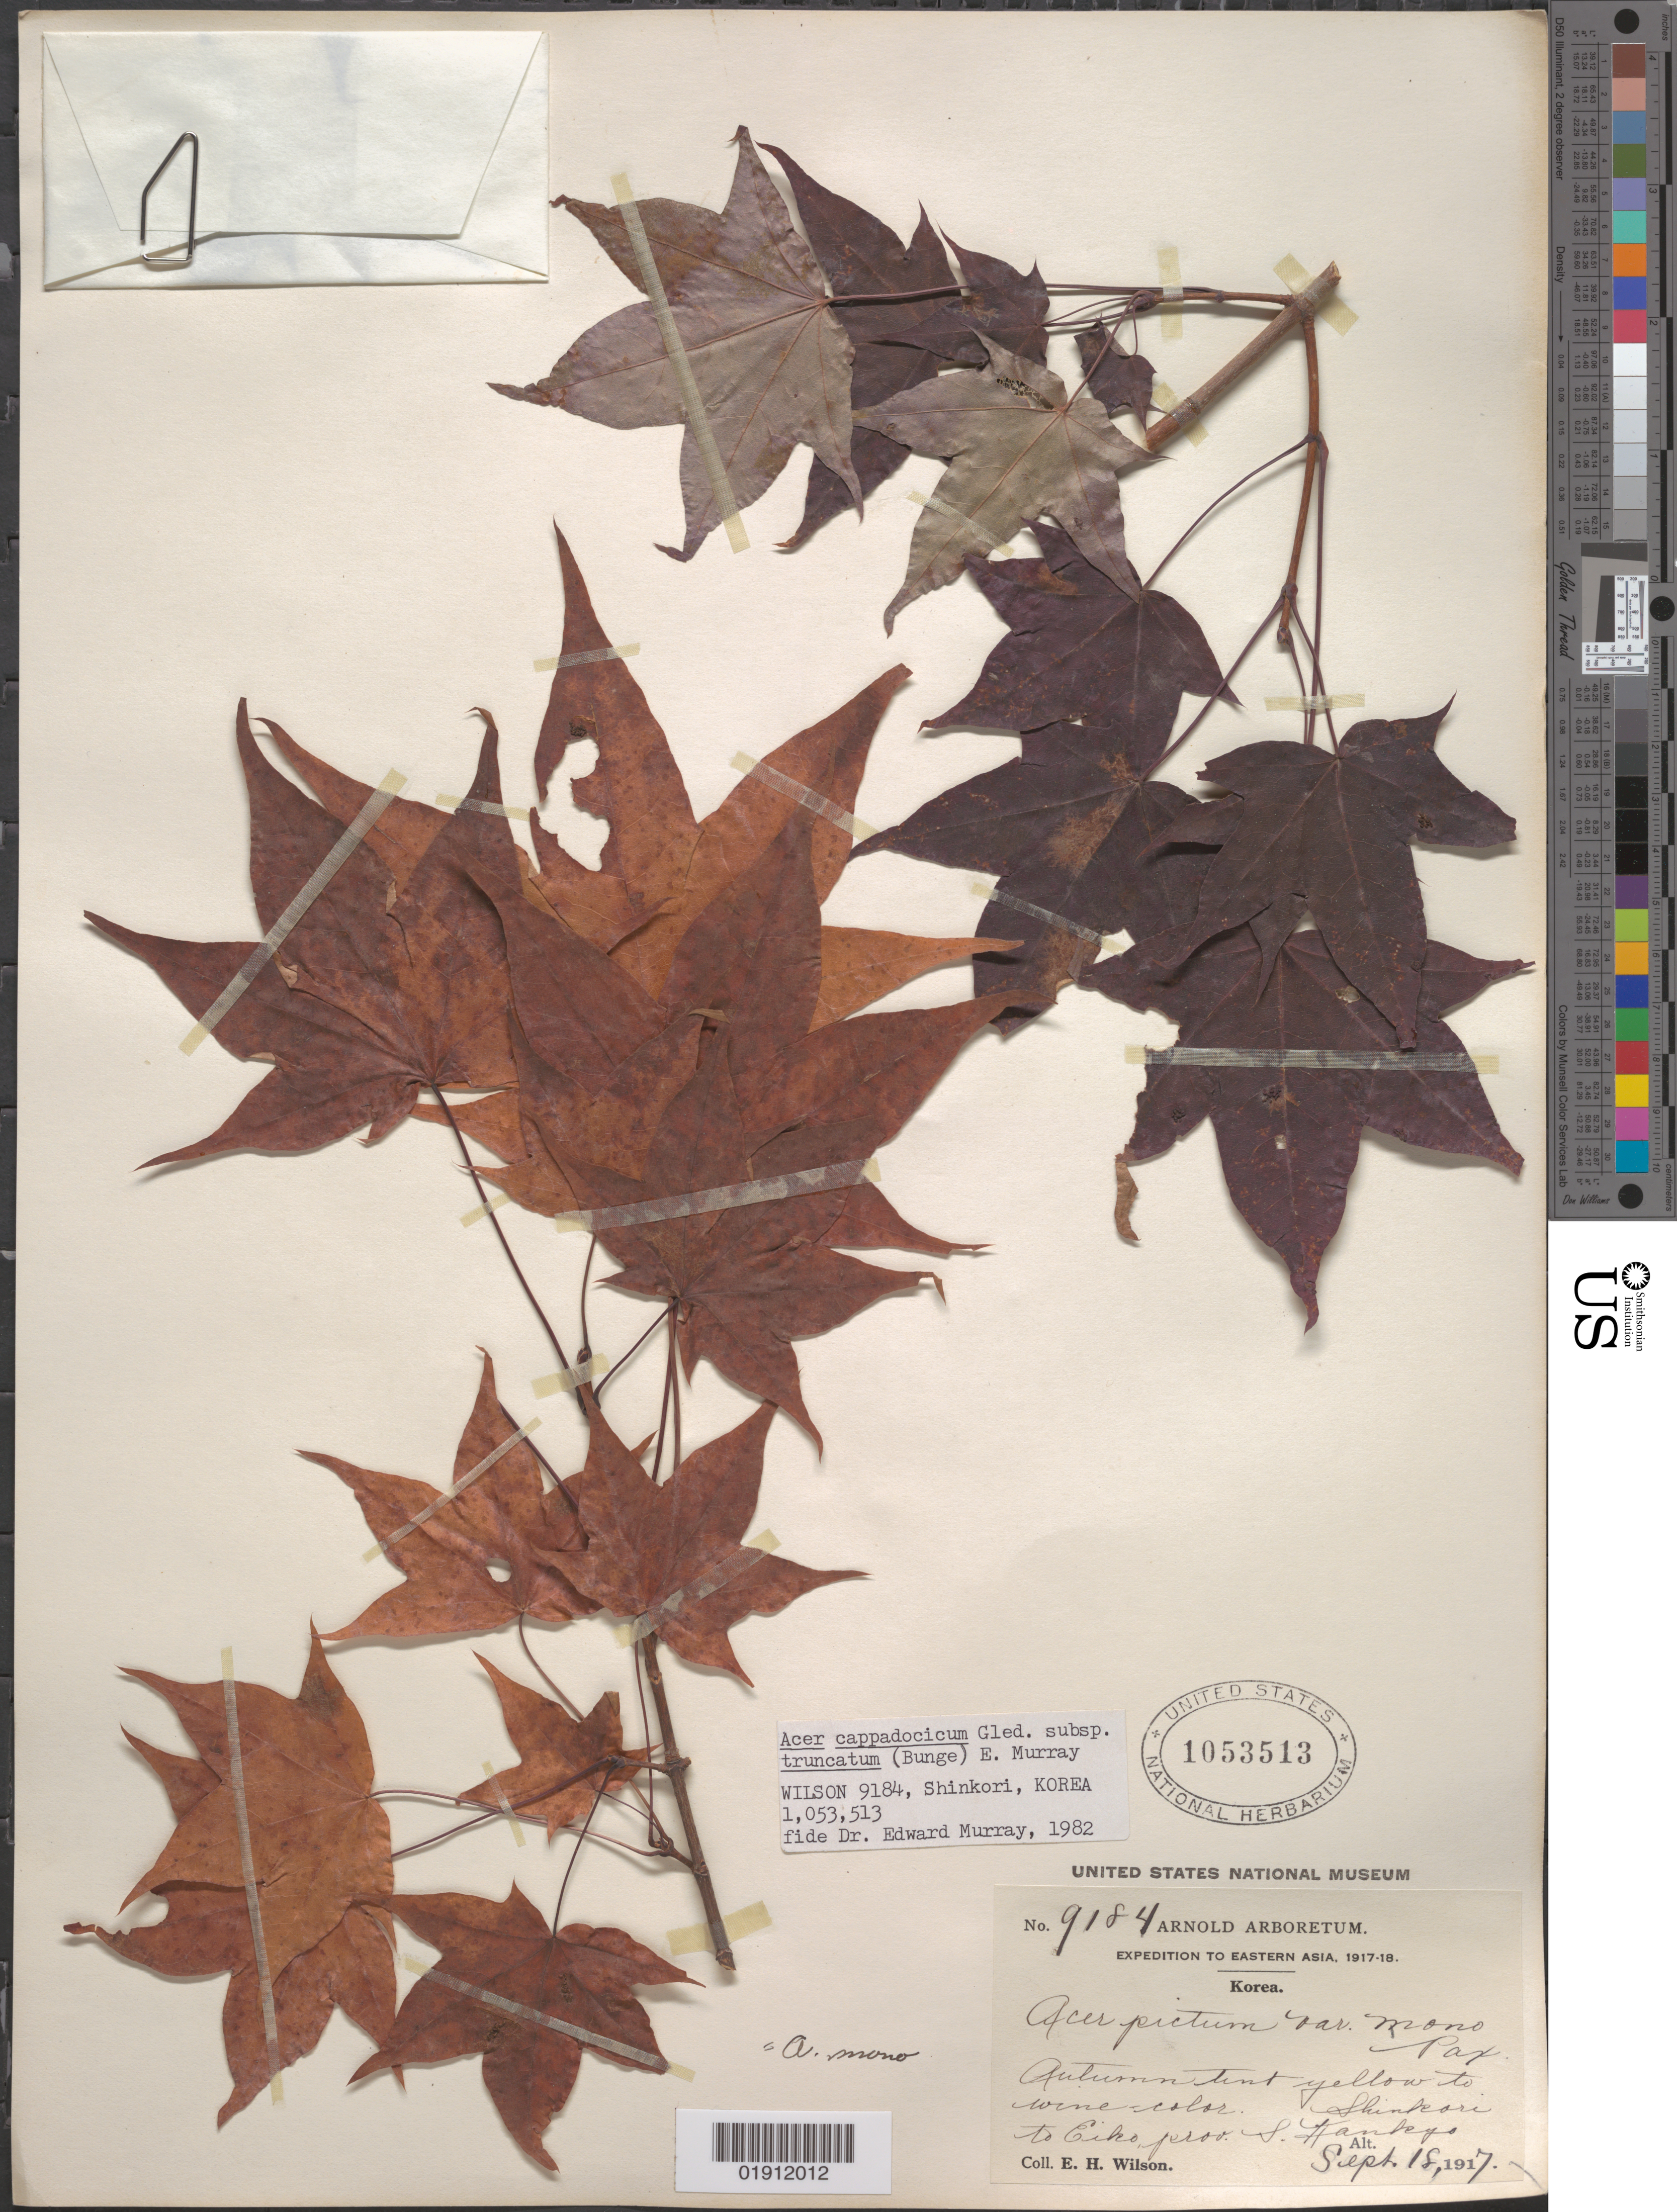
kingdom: Plantae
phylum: Tracheophyta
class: Magnoliopsida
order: Sapindales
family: Sapindaceae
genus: Acer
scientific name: Acer cappadocicum subsp. truncatum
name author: (Bunge) A.E. Murray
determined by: Murray, Edward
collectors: E. H. Wilson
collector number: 9184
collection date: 1917-09-18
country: North Korea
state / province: South Hamgyong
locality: Prov. S. Kankyo [South Hamgyong], Shinkori to Eiko [Kŭmya]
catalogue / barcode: US 1053513